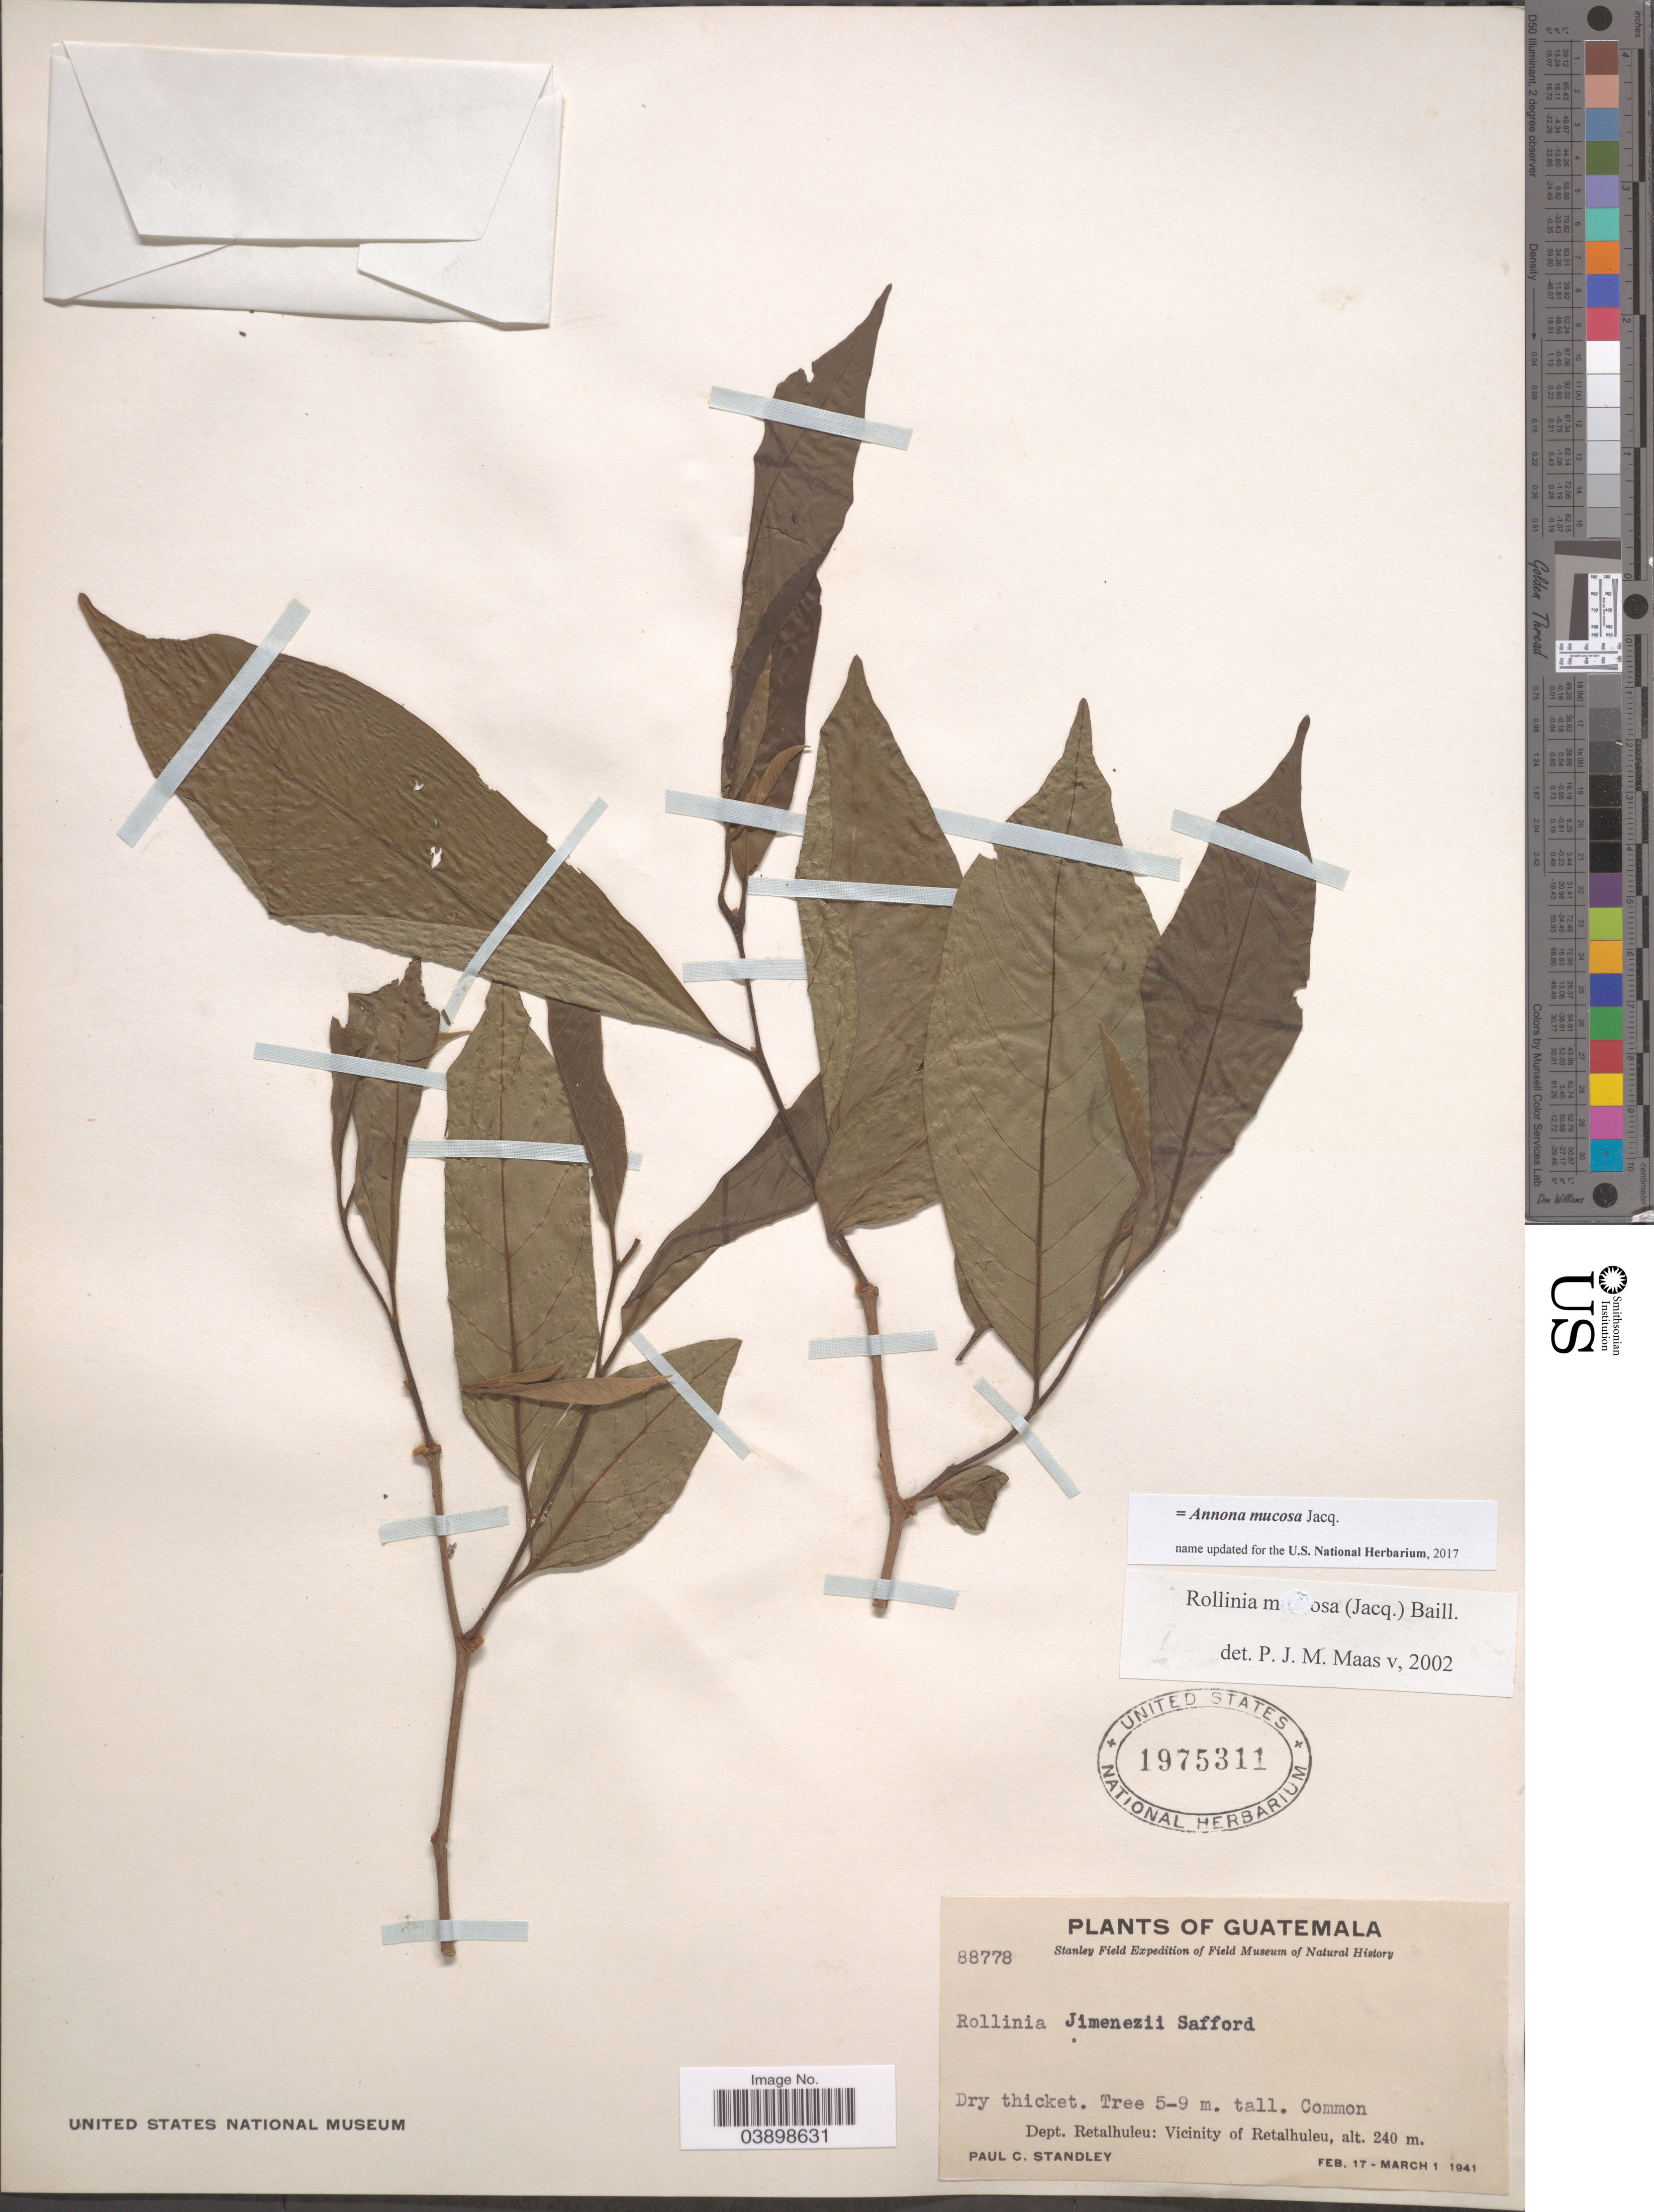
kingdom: Plantae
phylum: Tracheophyta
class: Magnoliopsida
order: Magnoliales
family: Annonaceae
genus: Annona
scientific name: Annona mucosa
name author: Jacq.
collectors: P. C. Standley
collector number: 88778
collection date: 1941-02-17/1941-03-01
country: Guatemala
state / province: Retalhuleu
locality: Dept. Retalhuleu: Vicinity of Retalhuleu.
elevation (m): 240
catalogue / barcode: US 1975311